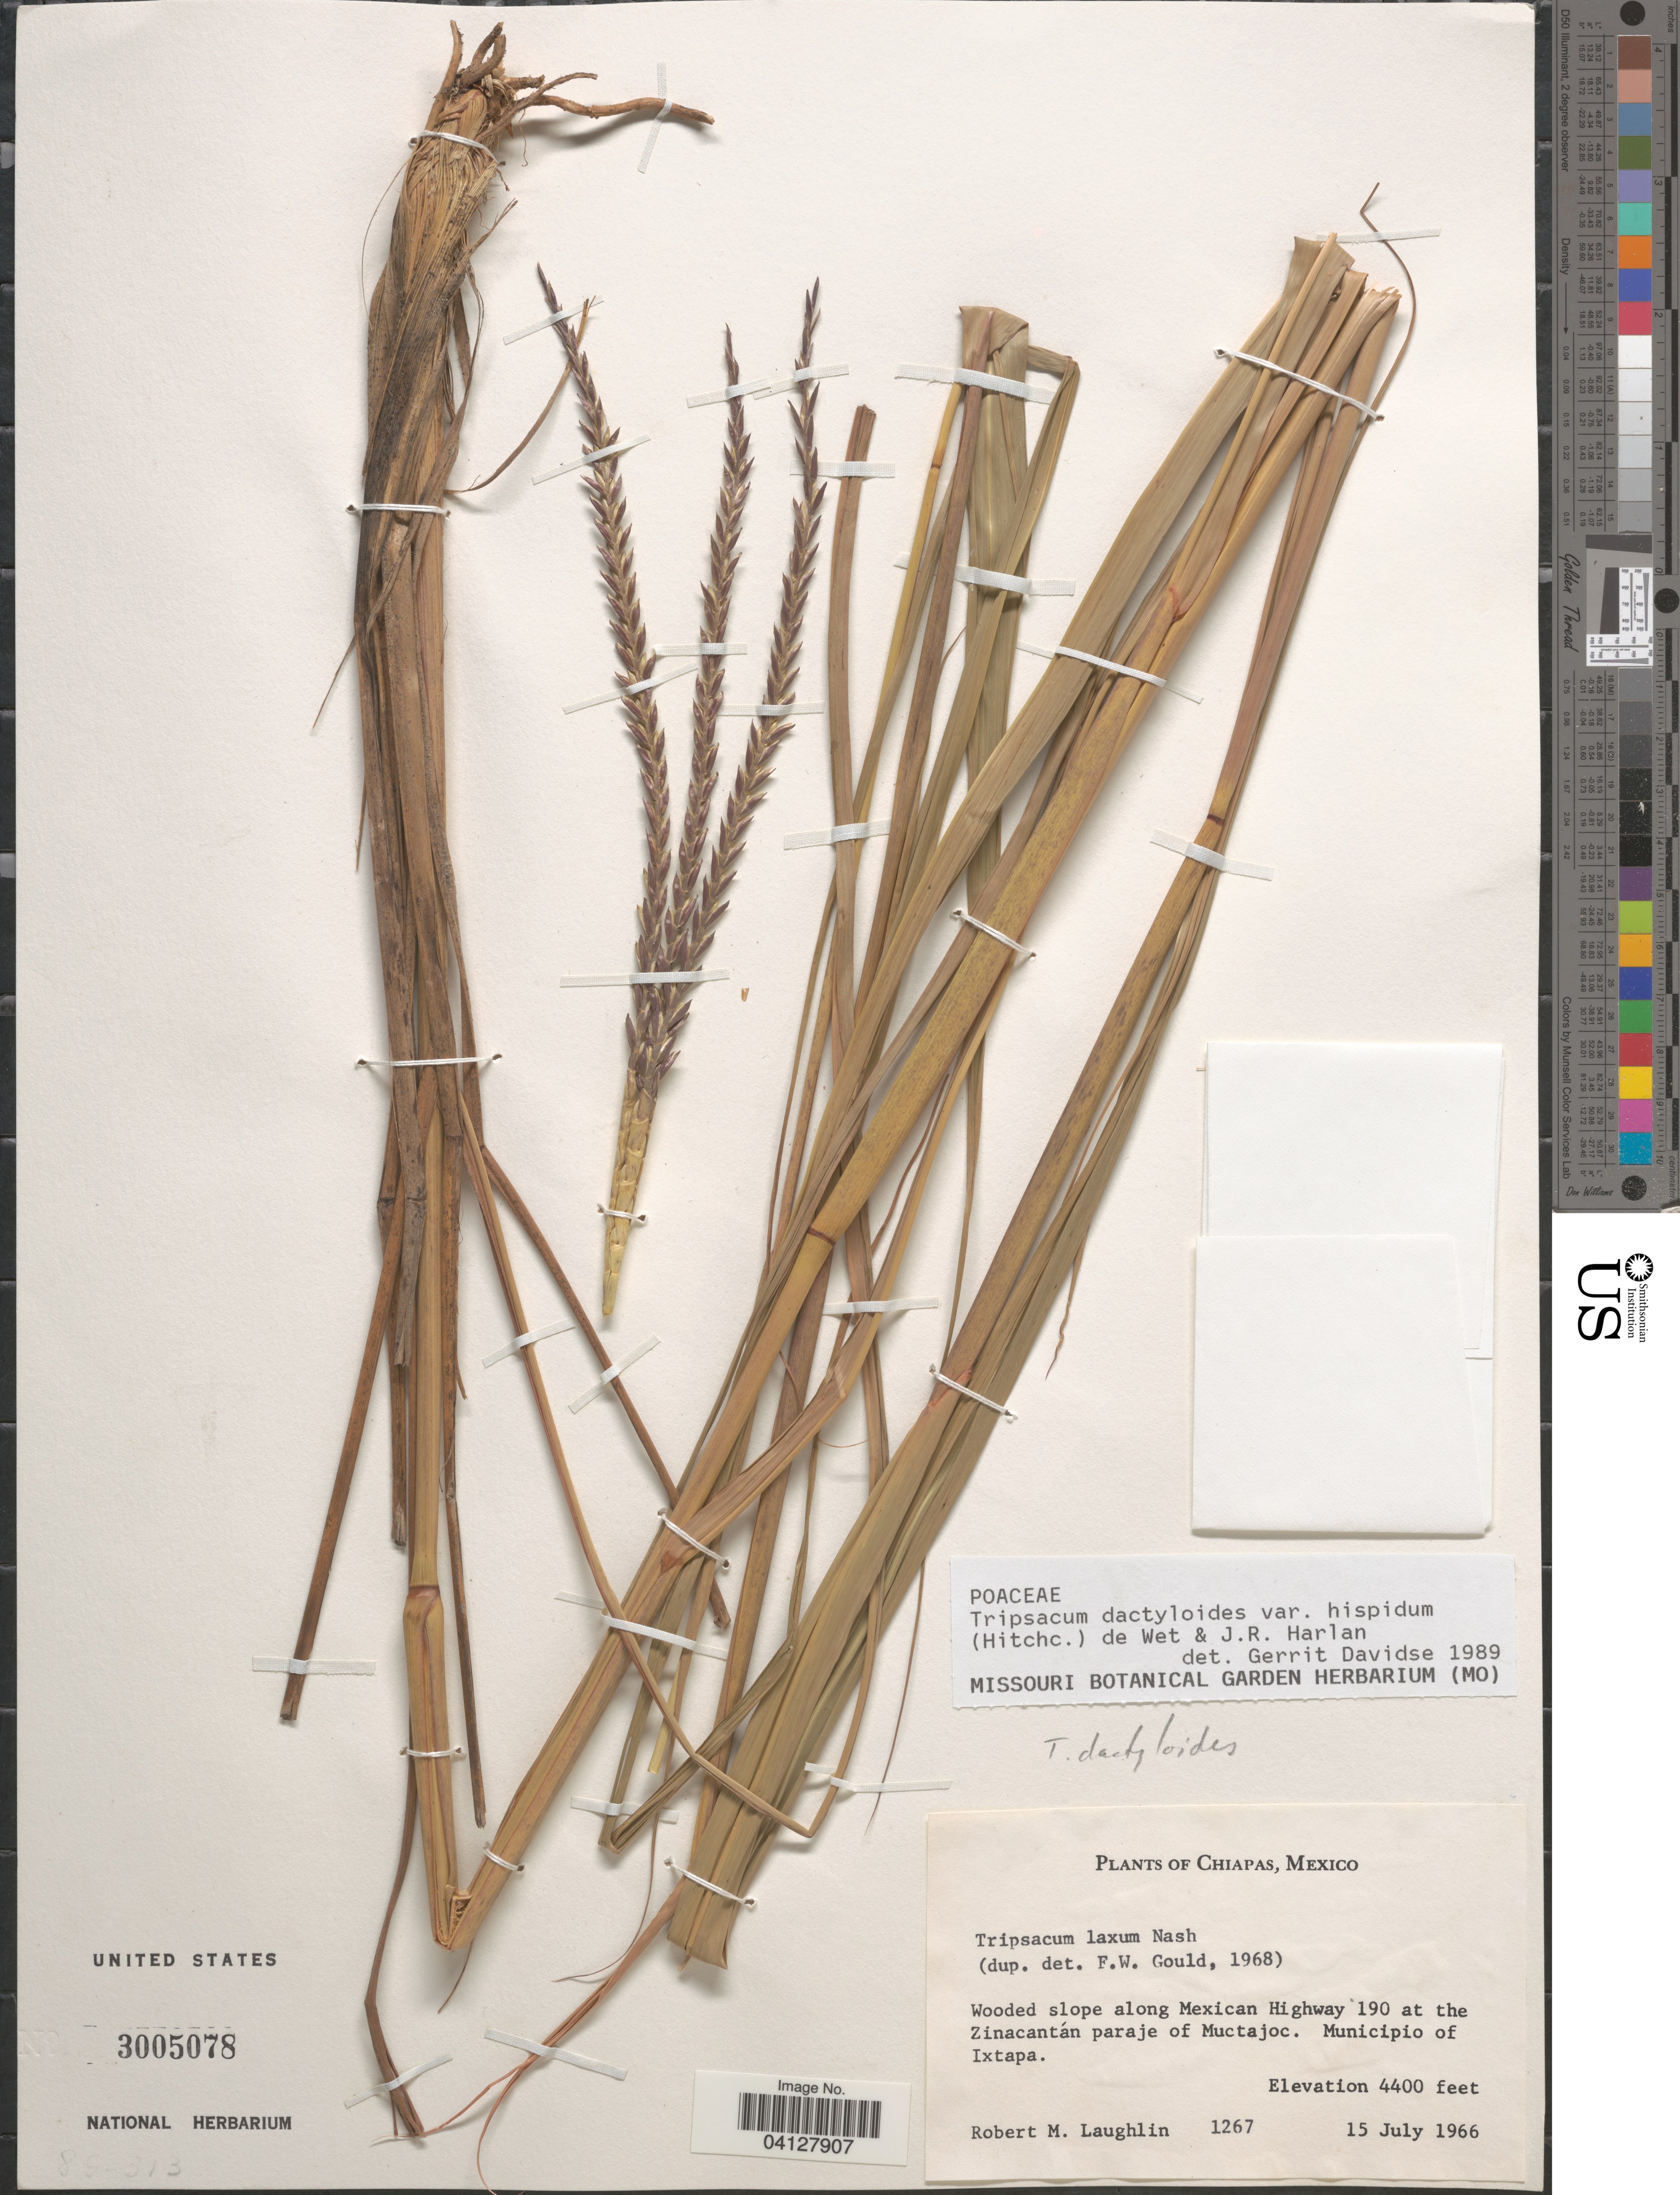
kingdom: Plantae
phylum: Tracheophyta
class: Liliopsida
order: Poales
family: Poaceae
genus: Tripsacum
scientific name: Tripsacum dactyloides var. hispidum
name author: (Hitchc.) de Wet & Harlan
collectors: R. M. Laughlin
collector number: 1267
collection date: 1966-07-15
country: Mexico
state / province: Chiapas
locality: Wooded slope along Mexican Highway 190 at the Zinacantán paraje of Muctajoc. Municipio of Ixtapa.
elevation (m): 1341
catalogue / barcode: US 3005078